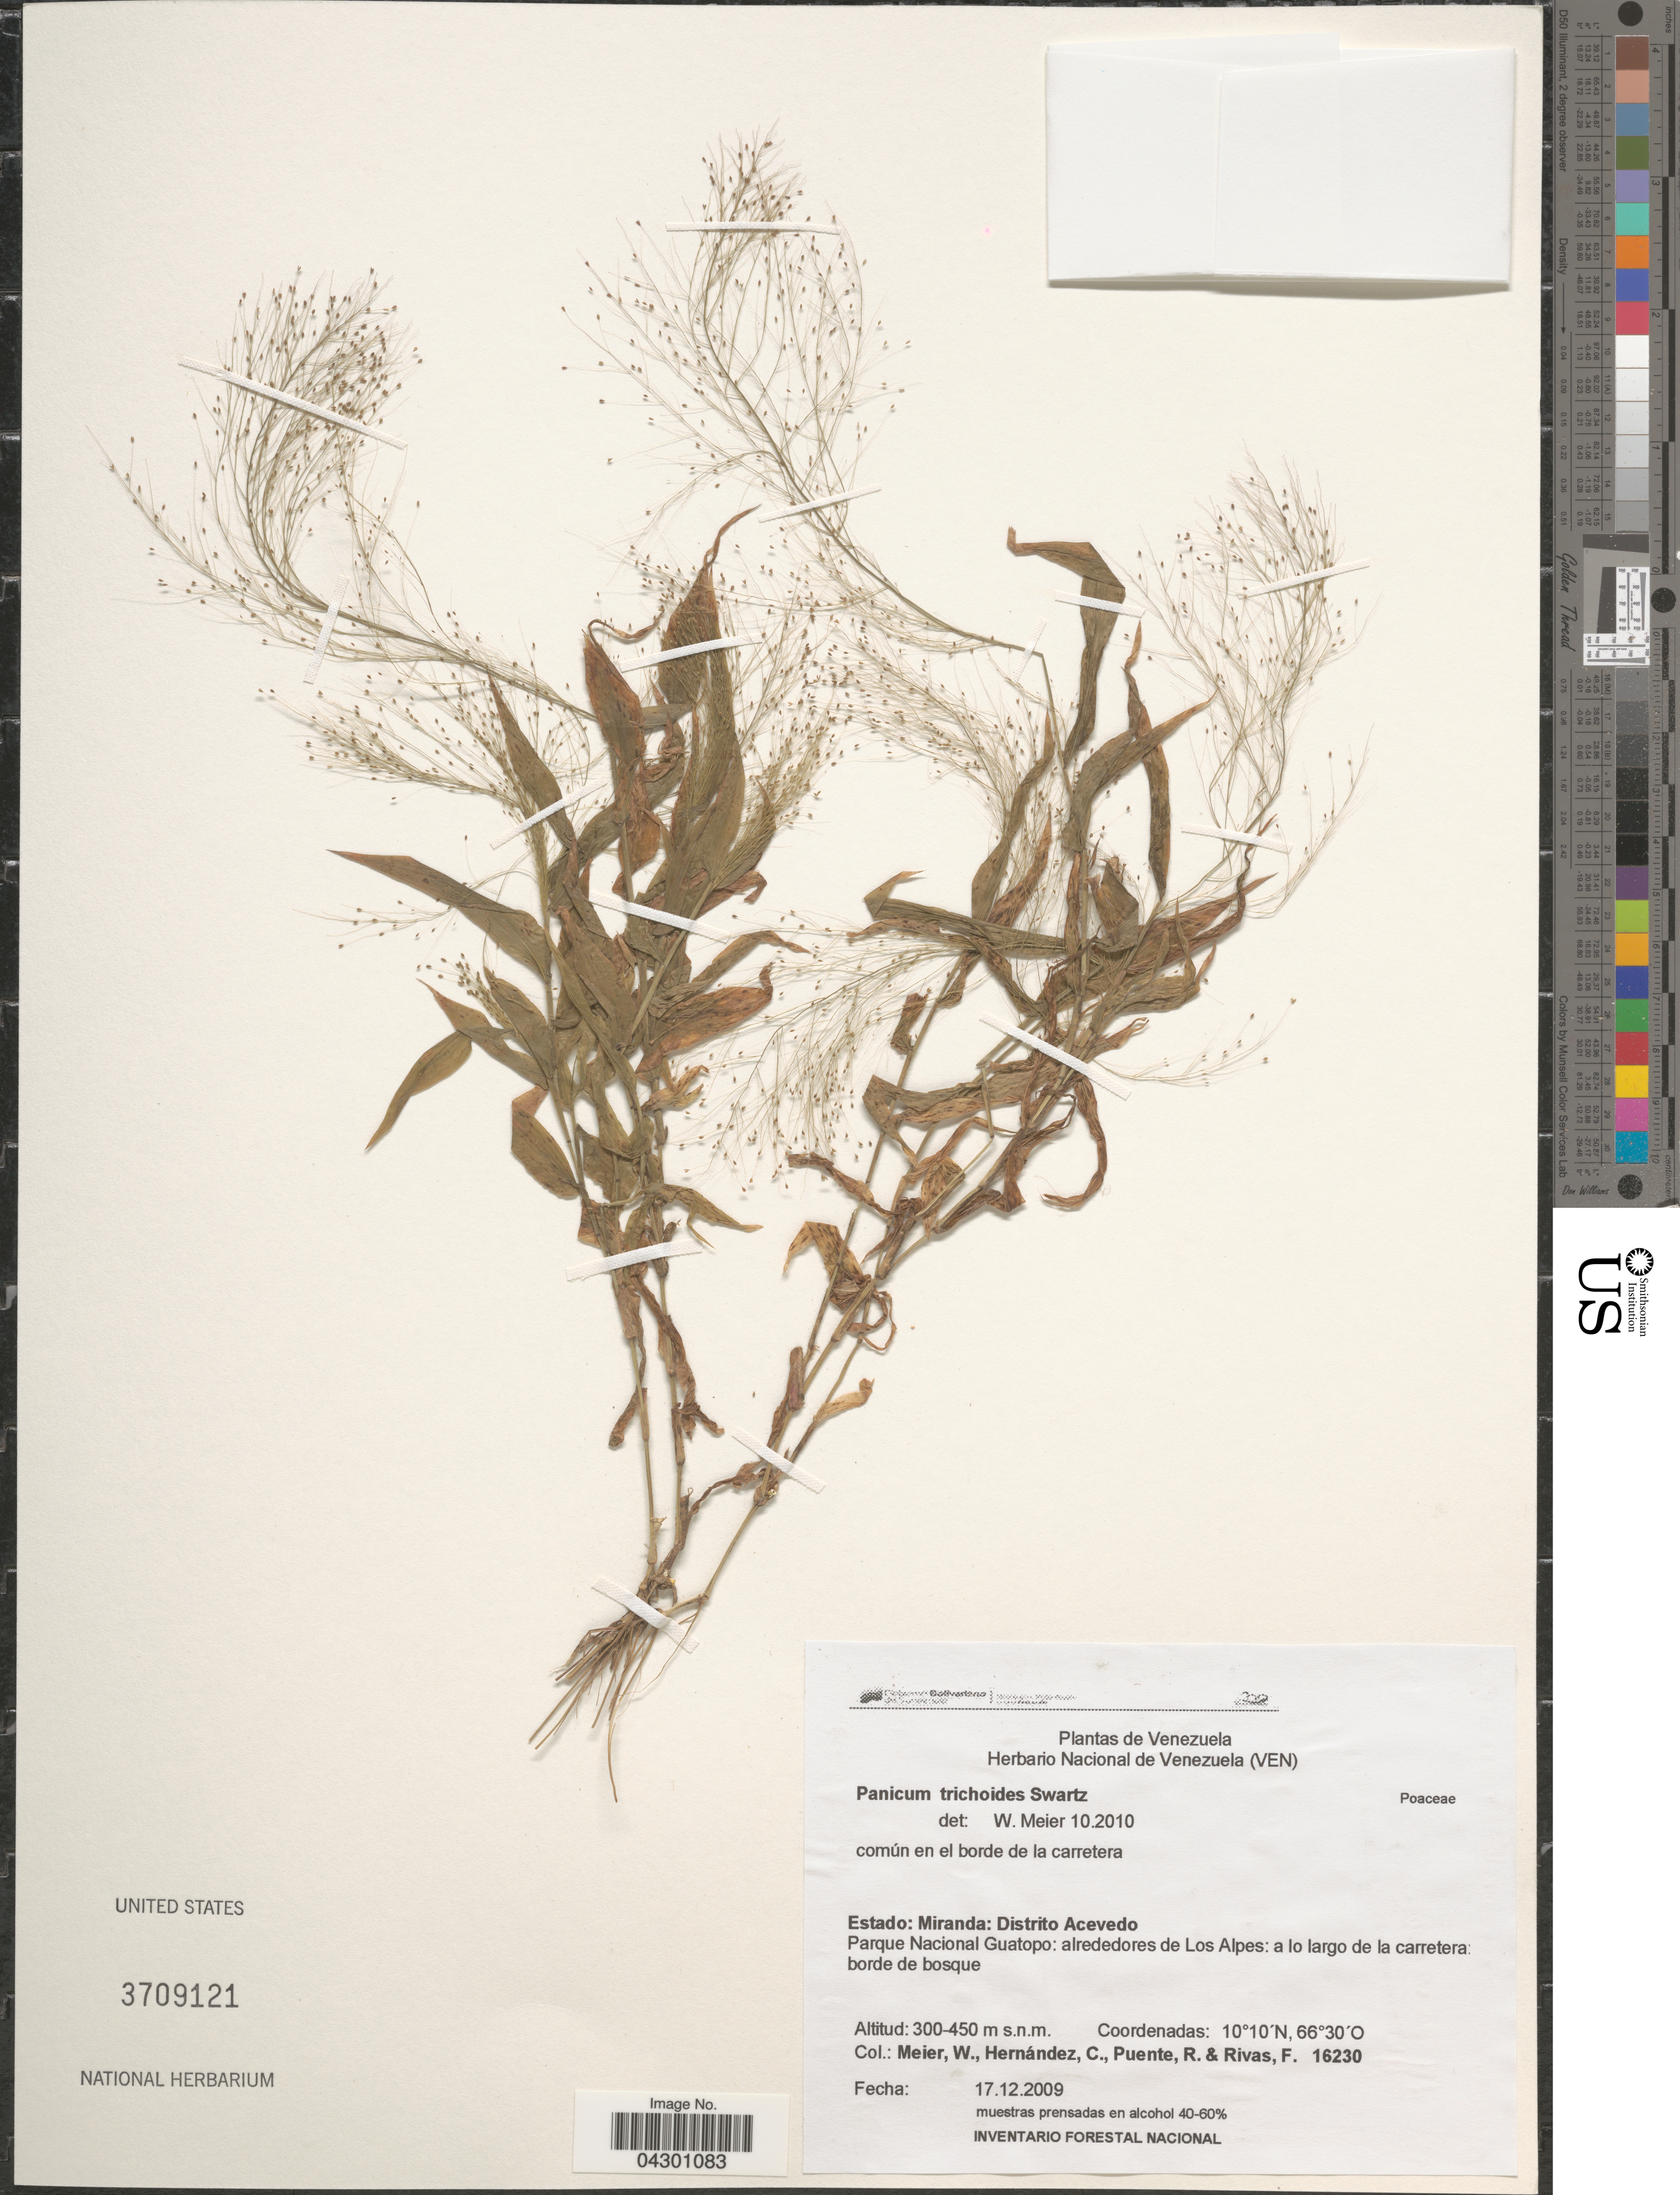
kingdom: Plantae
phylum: Tracheophyta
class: Liliopsida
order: Poales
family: Poaceae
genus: Panicum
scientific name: Panicum trichoides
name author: Sw.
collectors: W. Meier, C. Hernandez, R. Puente & F. Rivas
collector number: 16230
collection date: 2009-12-17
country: Venezuela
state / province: Miranda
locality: Distrito Acevedo. Parque Nacional Guatopo: alrededores de Los Alpes: a lo largo de la carretera.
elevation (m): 300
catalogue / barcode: US 3709121